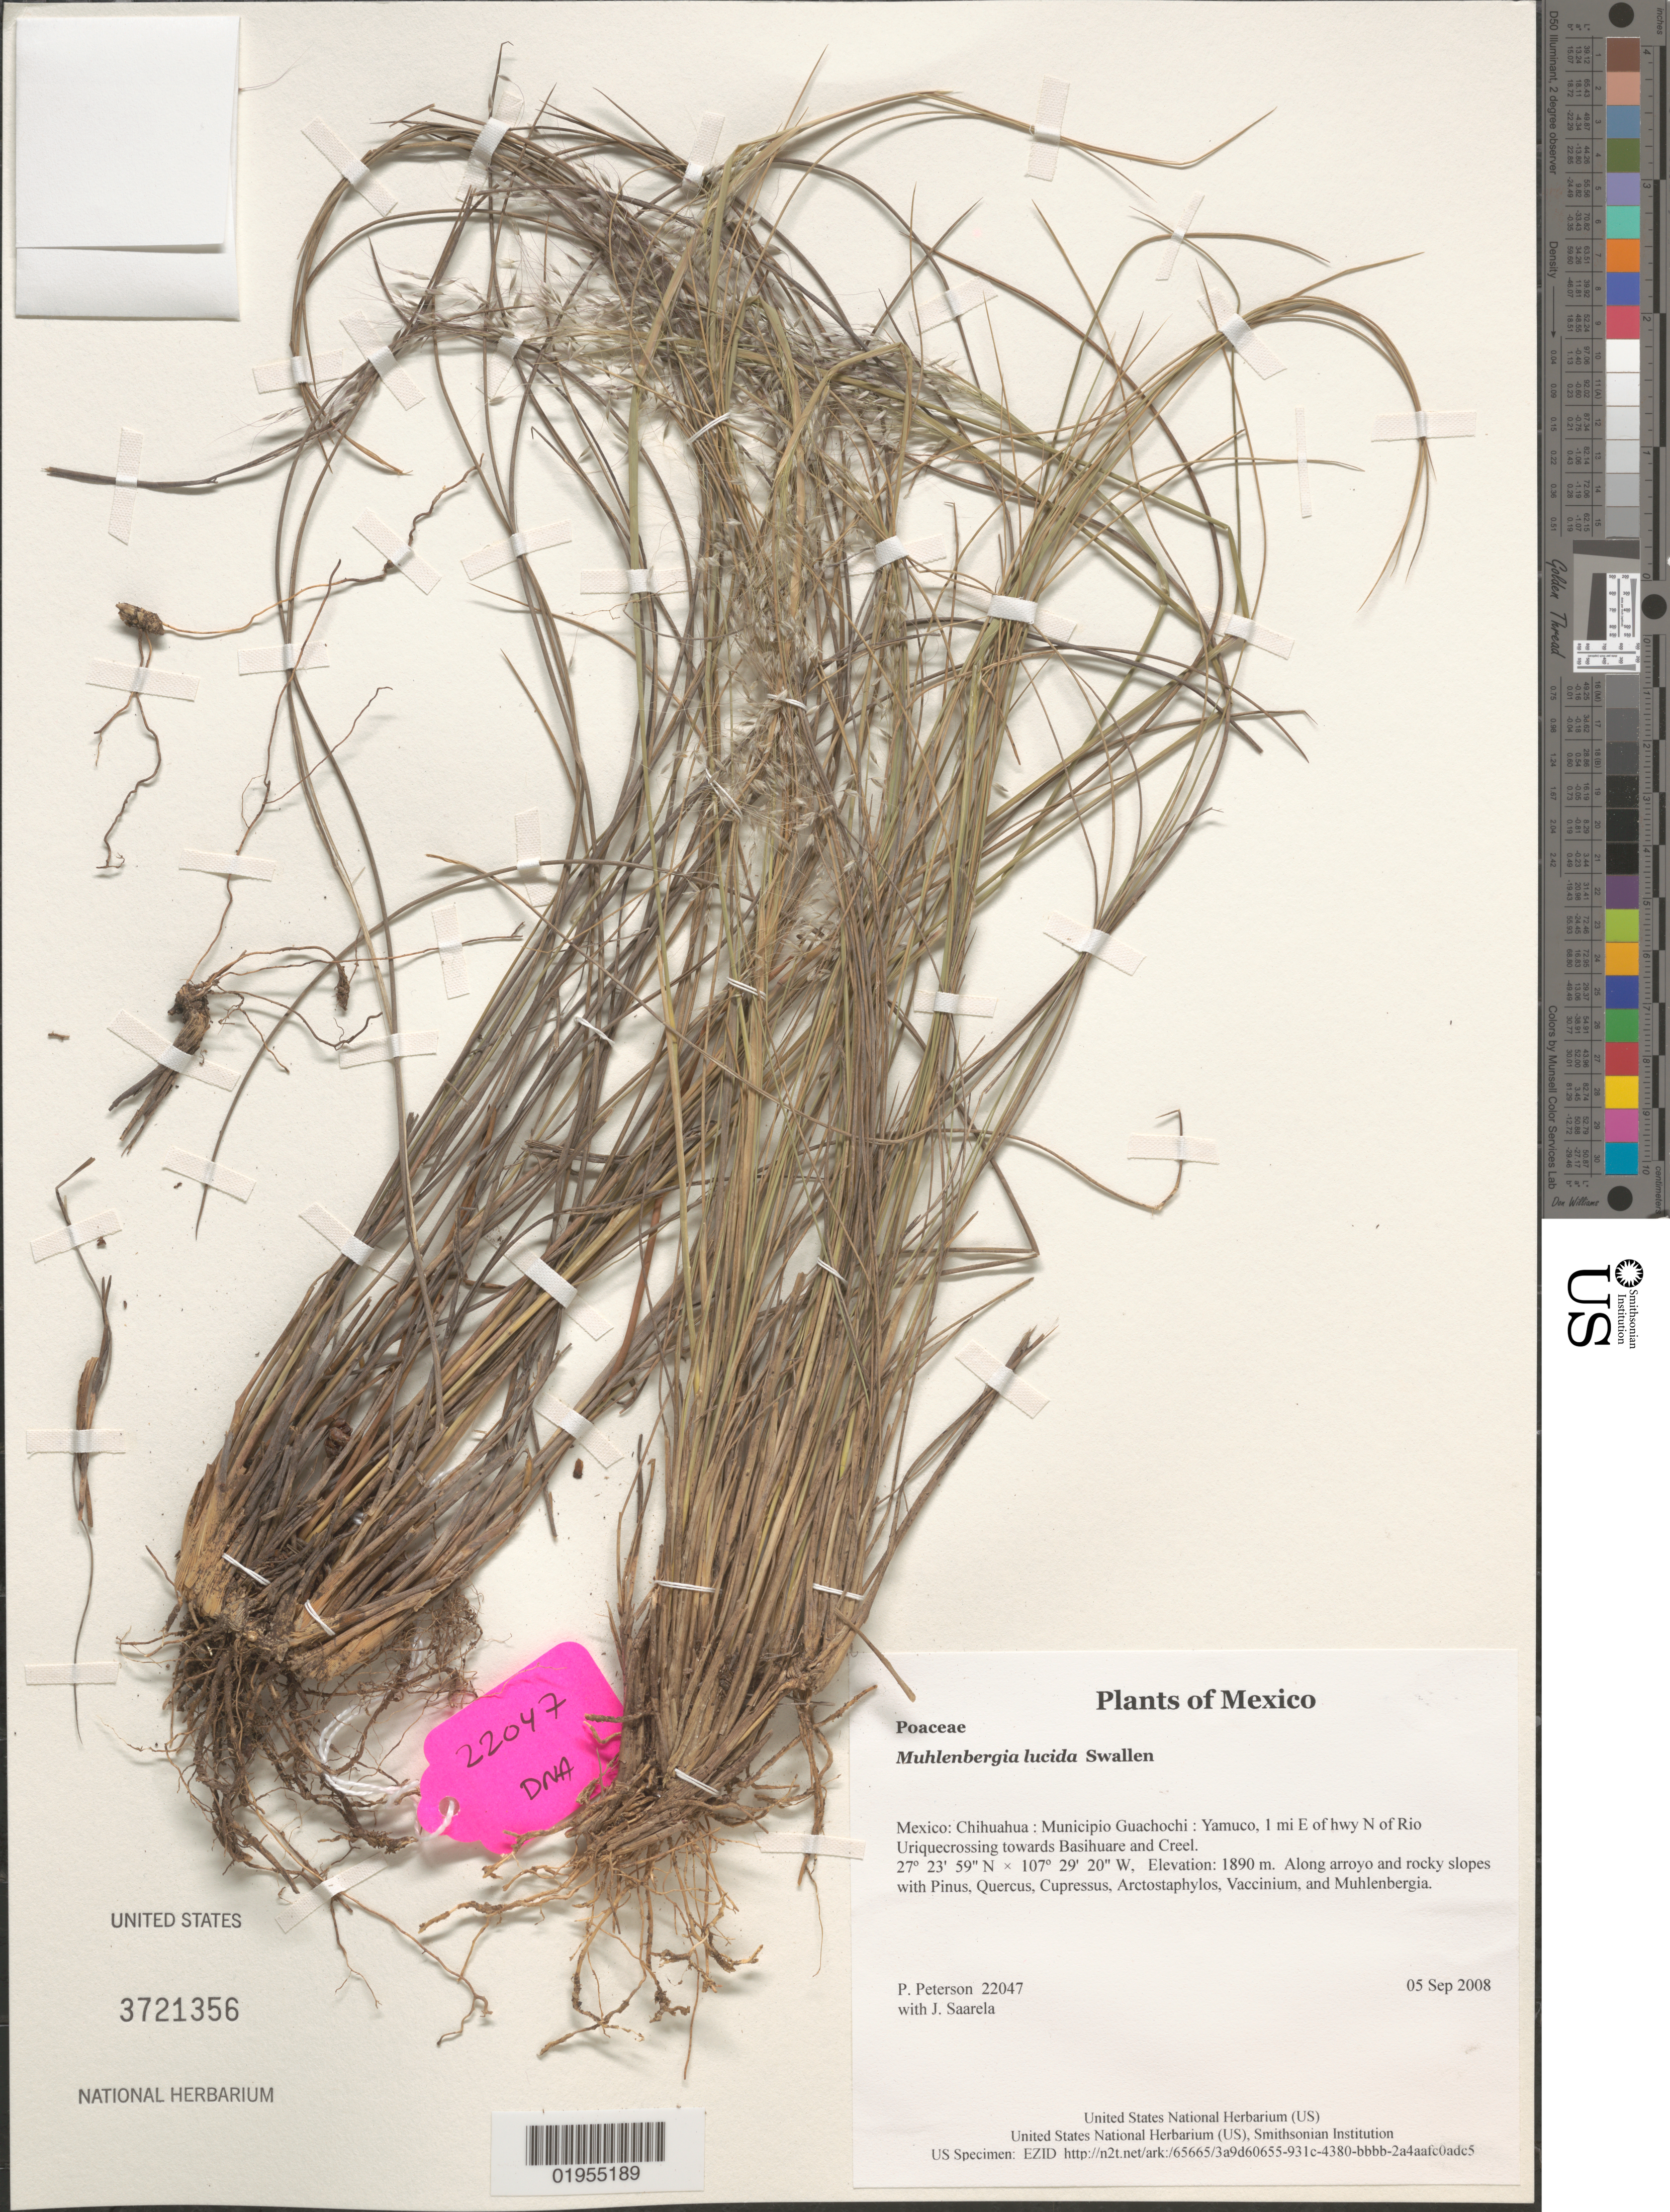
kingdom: Plantae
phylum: Tracheophyta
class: Liliopsida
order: Poales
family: Poaceae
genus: Muhlenbergia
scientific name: Muhlenbergia lucida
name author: Swallen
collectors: P. M. Peterson & J. Saarela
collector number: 22047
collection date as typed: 05 Sep 2008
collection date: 2008-09-05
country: Mexico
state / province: Chihuahua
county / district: Municipio Guachochi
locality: Yamuco, 1 mi E of hwy N of Rio Uriquecrossing towards Basihuare and Creel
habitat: Along arroyo and rocky slopes with Pinus, Quercus, Cupressus, Arctostaphylos, Vaccinium, and Muhlenbergia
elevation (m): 1890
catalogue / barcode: US 3721356